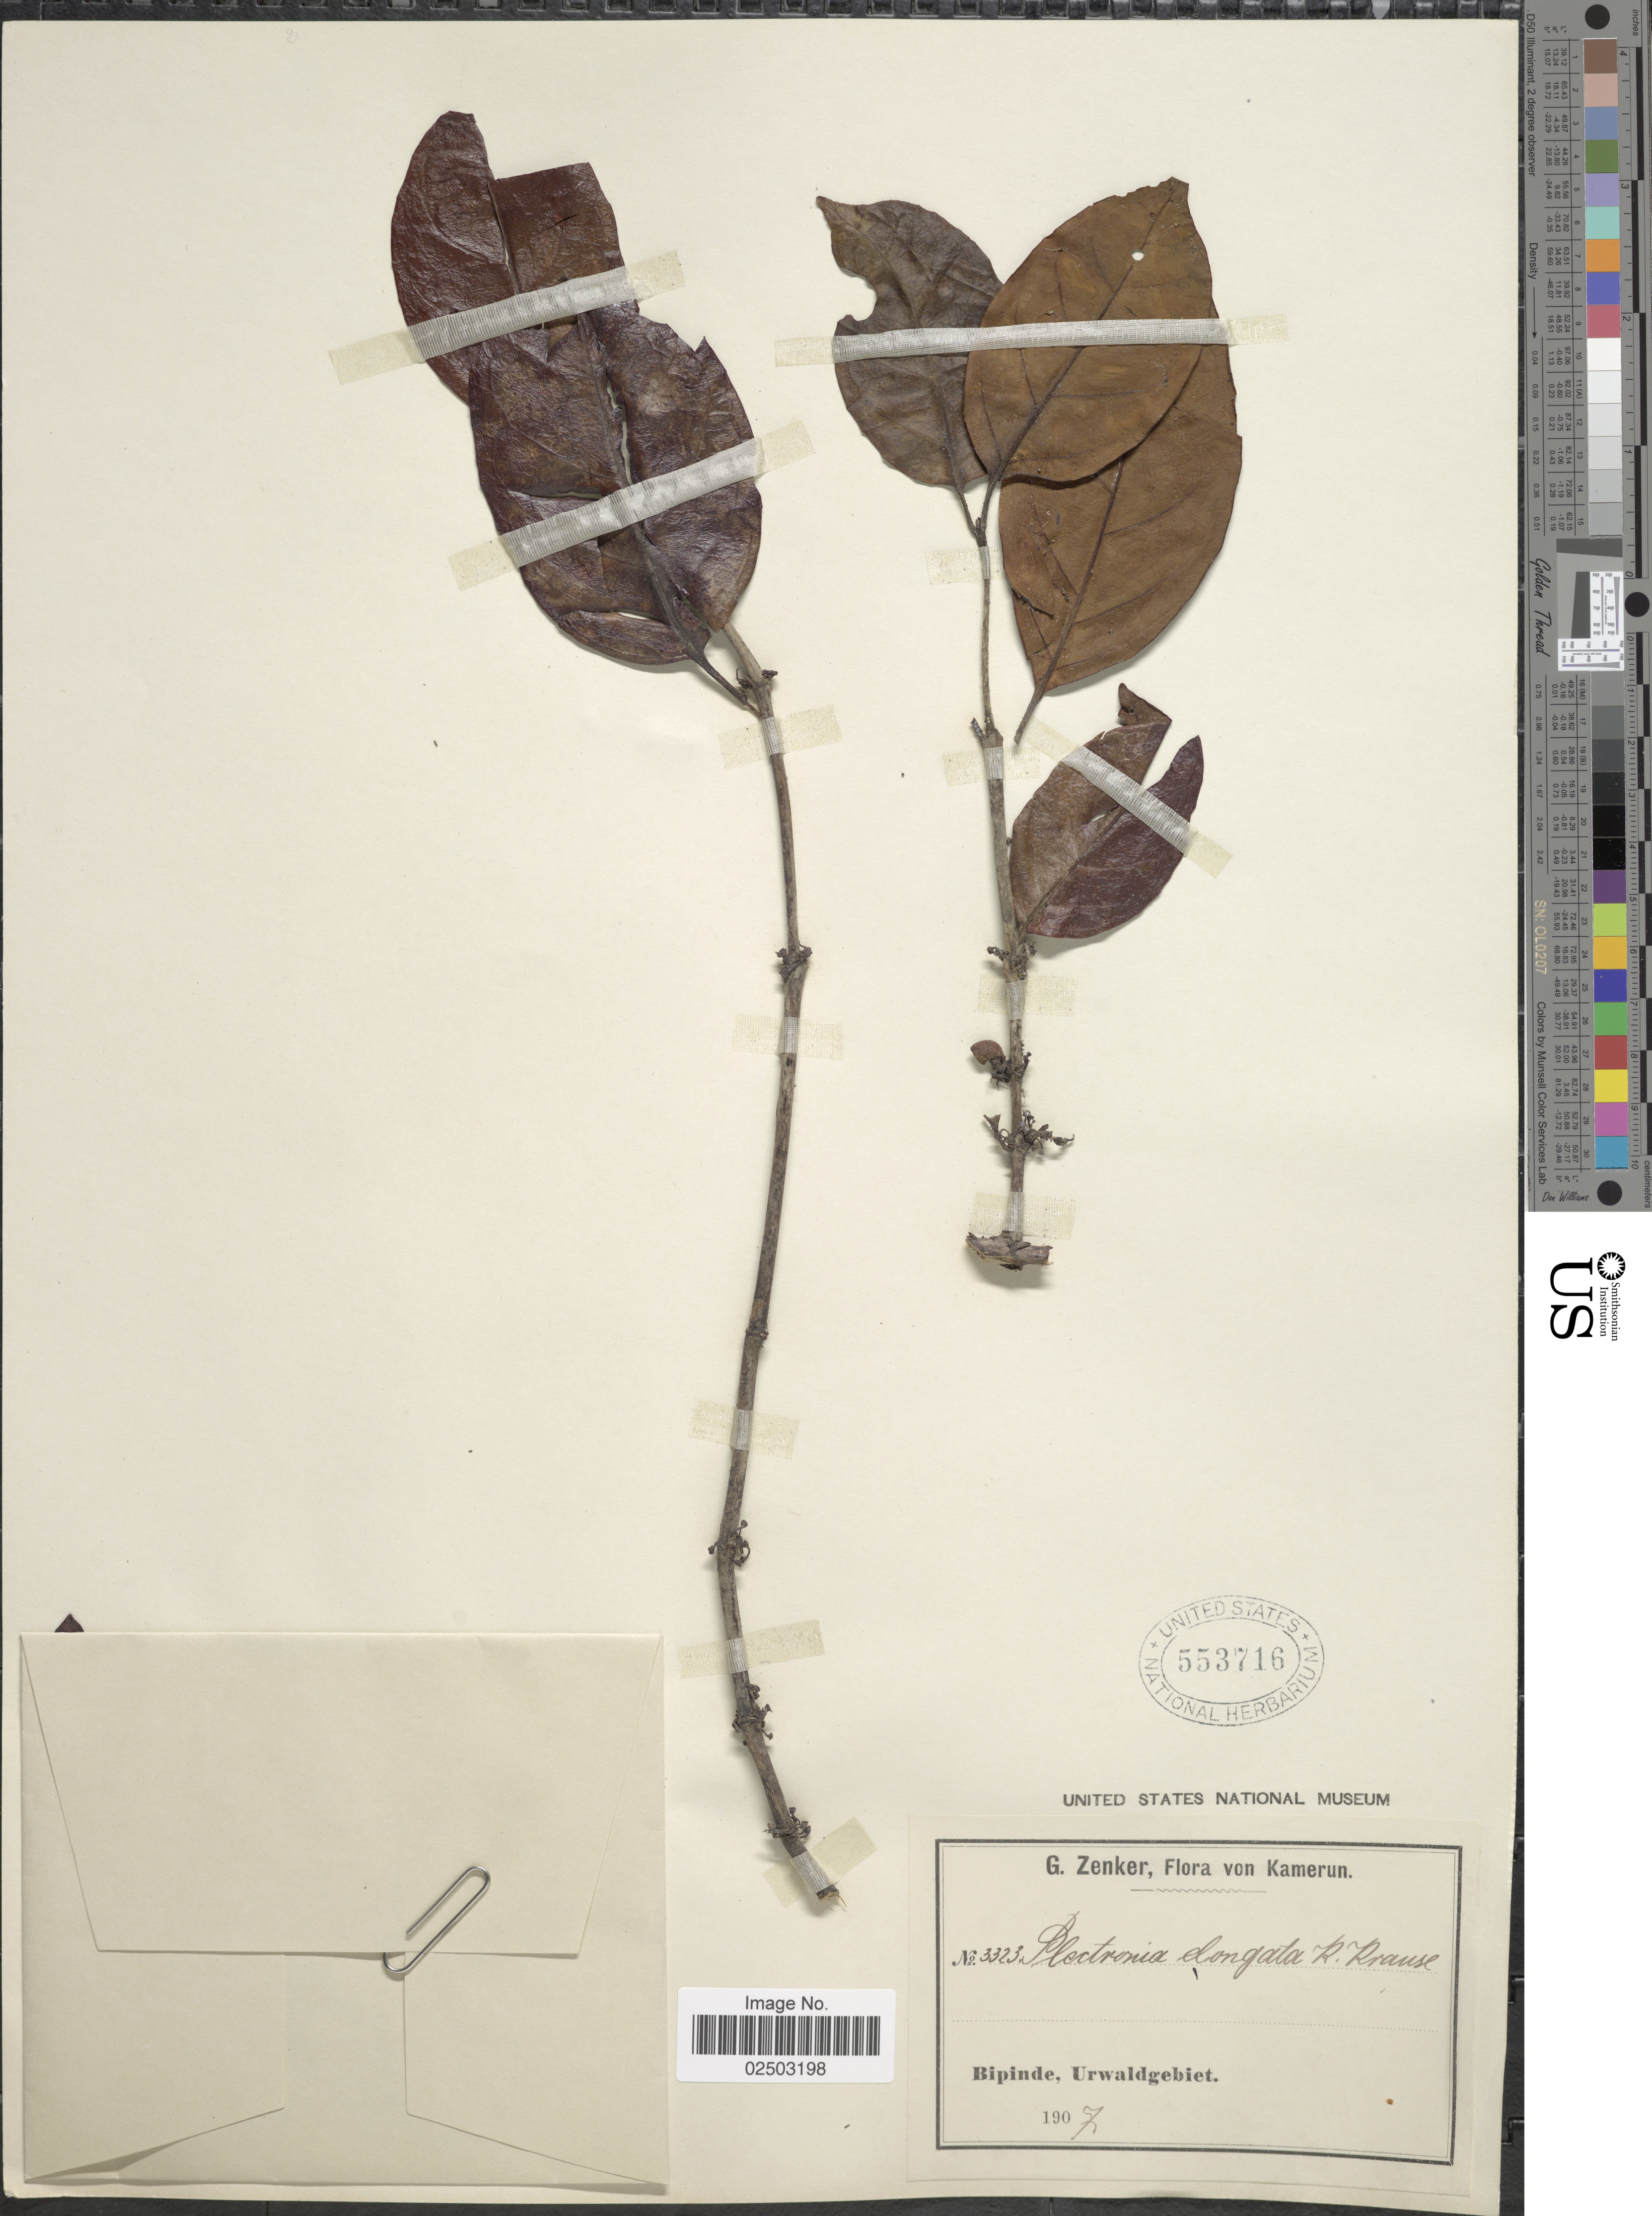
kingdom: Plantae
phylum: Tracheophyta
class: Magnoliopsida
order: Gentianales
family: Rubiaceae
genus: Plectronia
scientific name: Plectronia elongata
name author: K. Krause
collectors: G. A. Zenker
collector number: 3323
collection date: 1907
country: Cameroon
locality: Kamerun, Bipinde, Urwaldgebiet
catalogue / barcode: US 553716